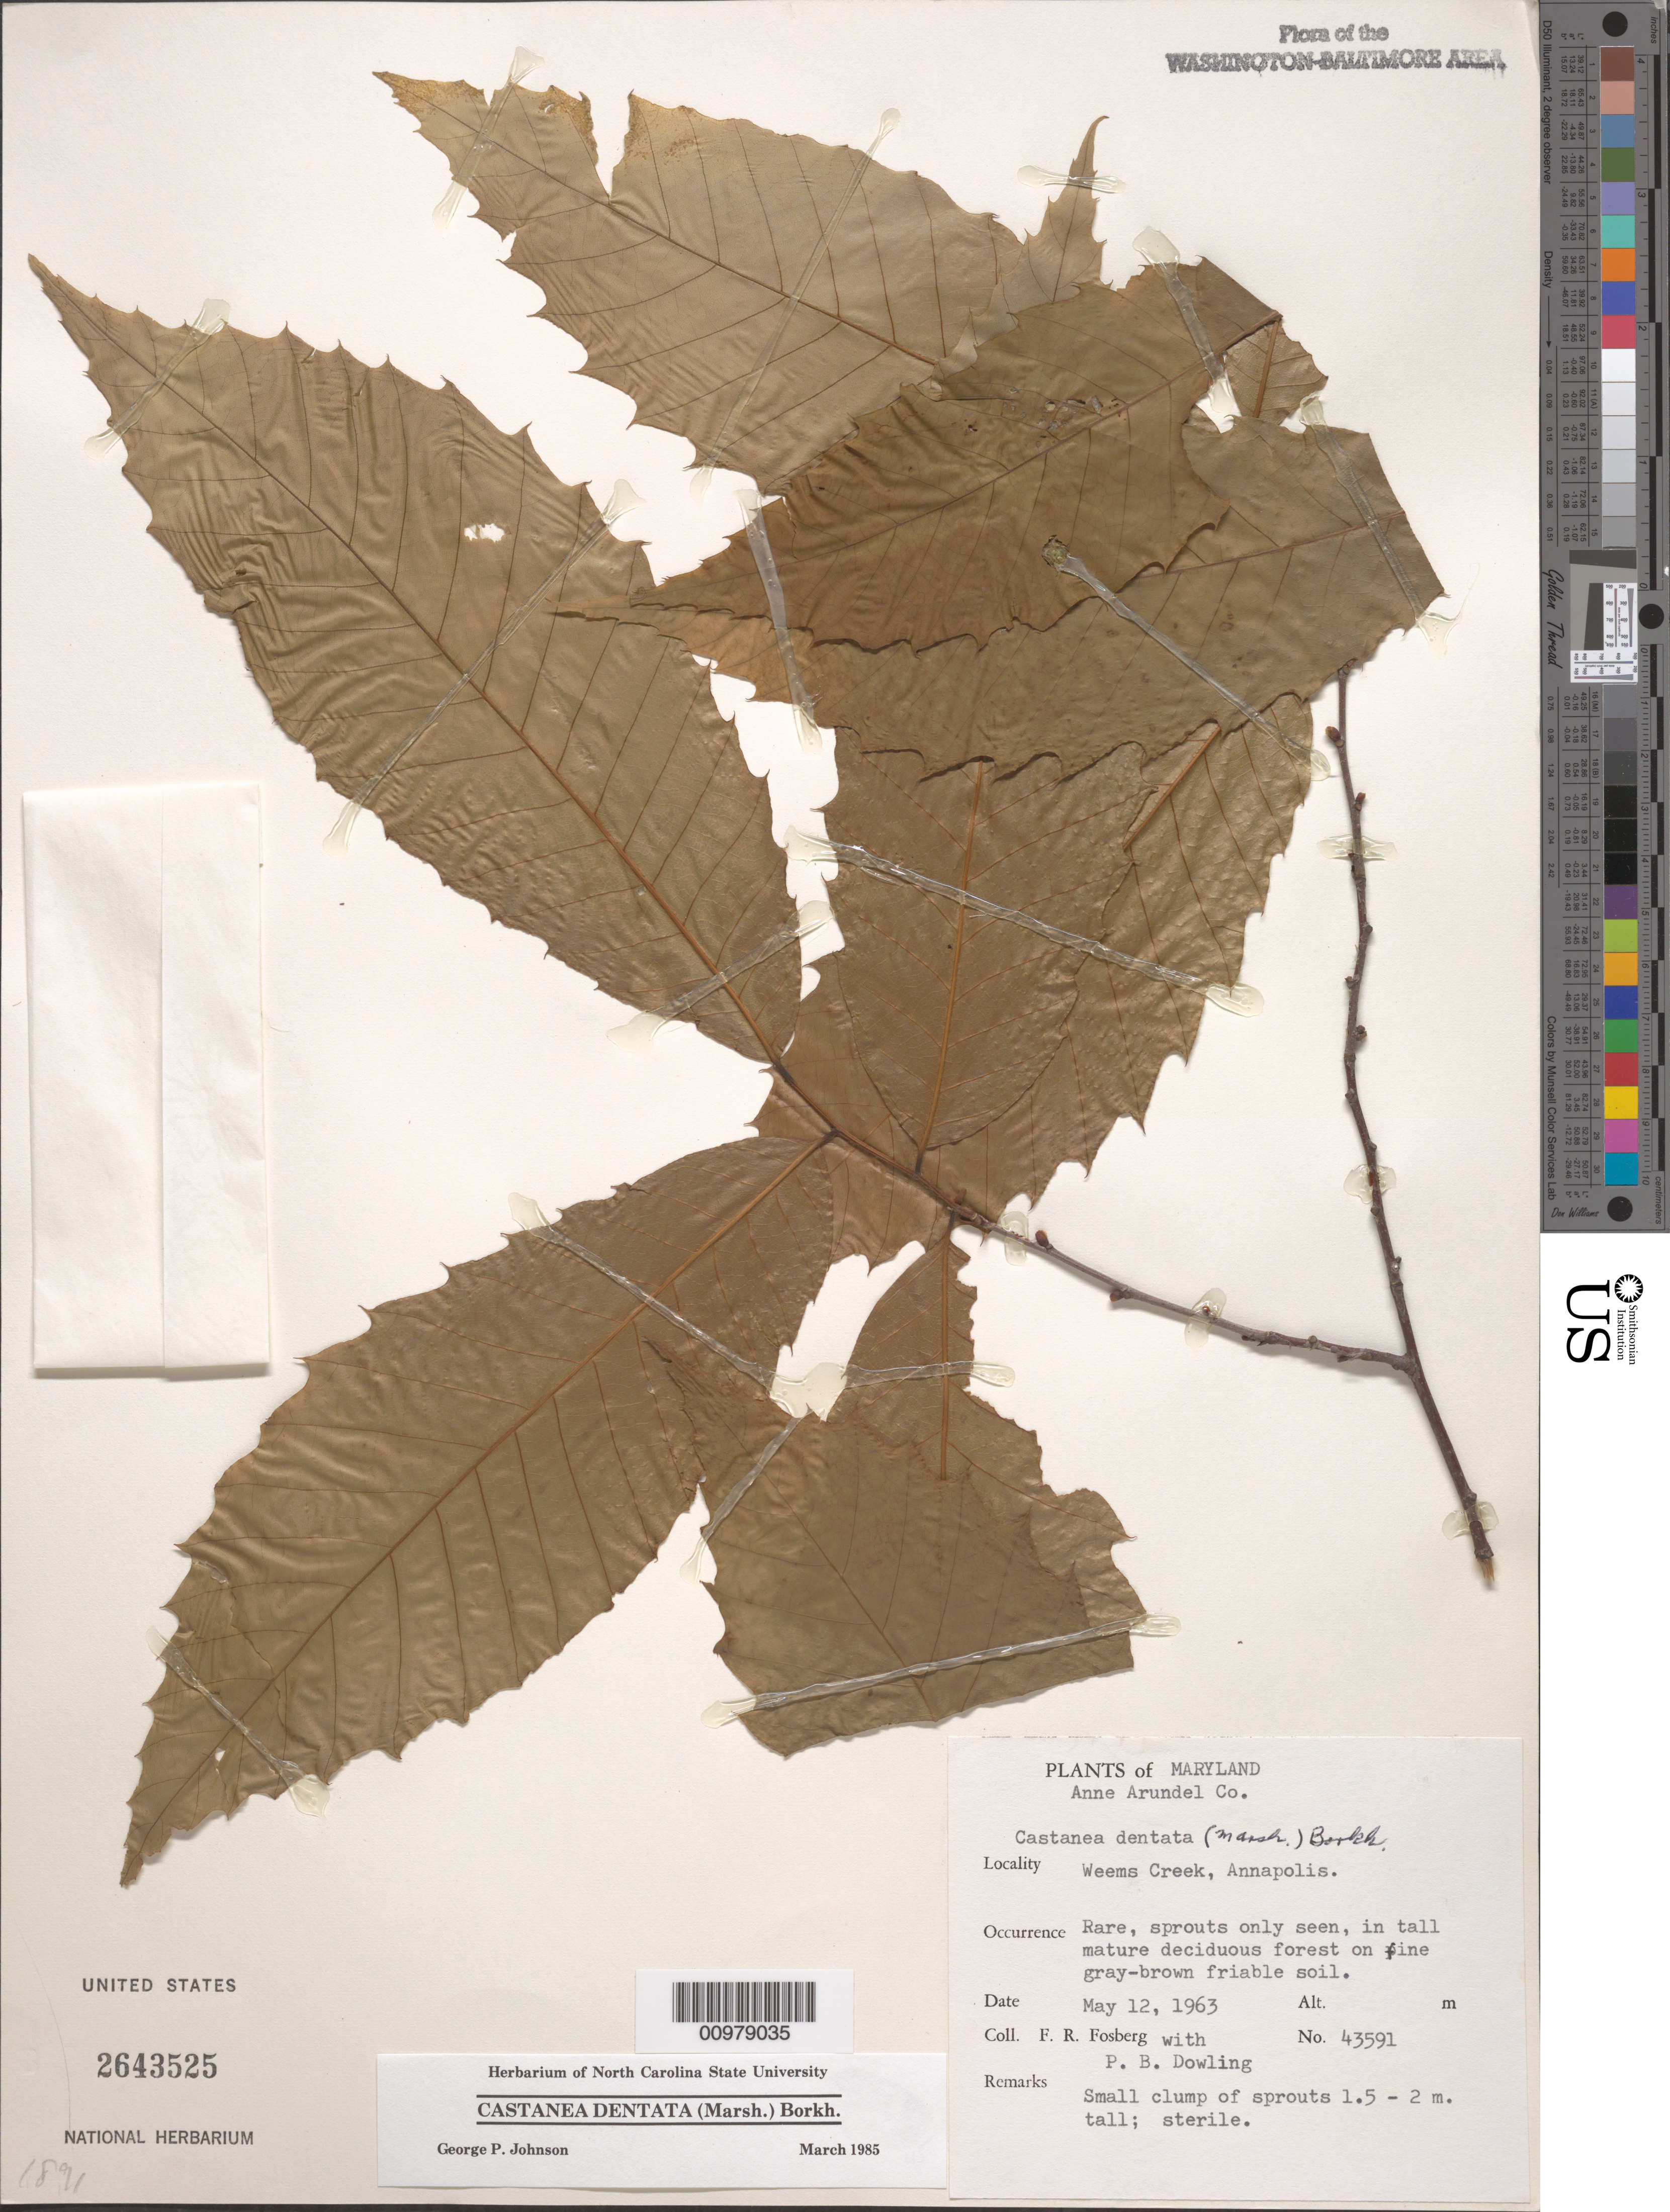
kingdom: Plantae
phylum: Tracheophyta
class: Magnoliopsida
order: Fagales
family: Fagaceae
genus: Castanea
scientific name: Castanea dentata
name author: (Marshall) Borkh.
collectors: F. R. Fosberg & P. Dowling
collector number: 43591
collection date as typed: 12 May 1963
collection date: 1963-05-12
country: United States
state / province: Maryland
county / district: Anne Arundel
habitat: in tall mature deciduous forest on fine gray-brown friable soil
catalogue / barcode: US 2643525